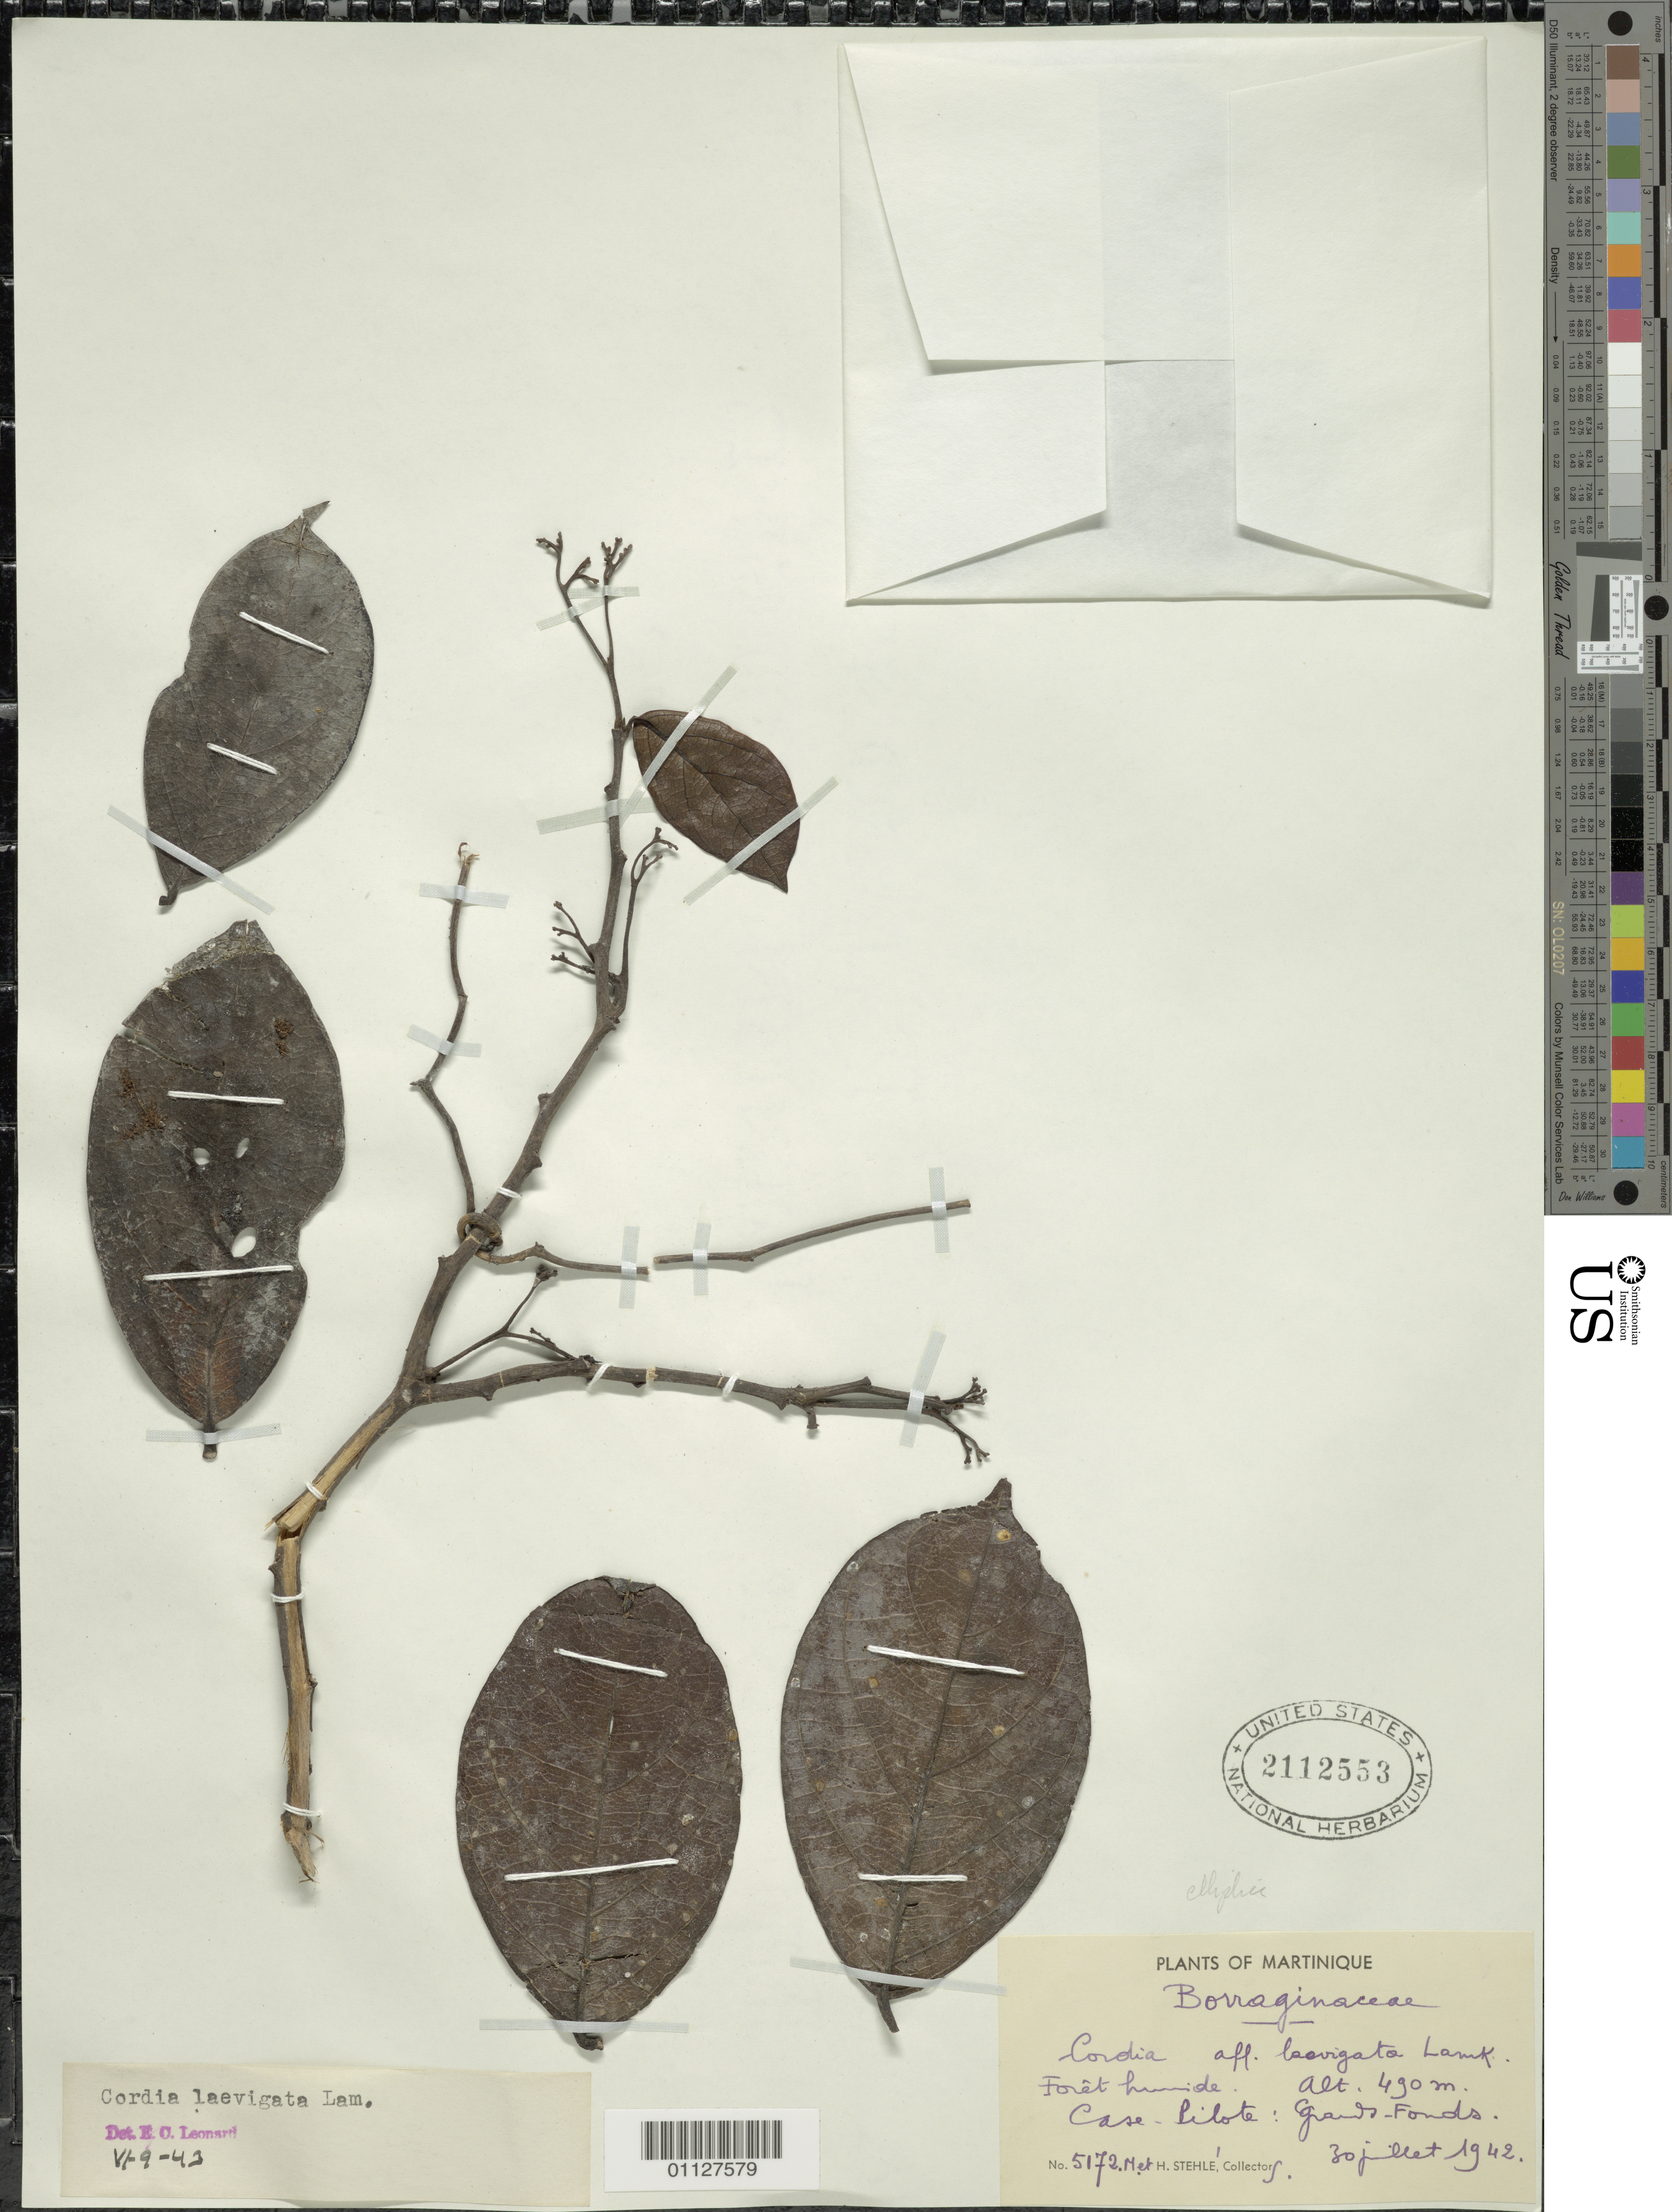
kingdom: Plantae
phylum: Tracheophyta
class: Magnoliopsida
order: Boraginales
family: Cordiaceae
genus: Cordia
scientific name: Cordia elliptica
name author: Sw.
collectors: M. Stehlé & H. Stehlé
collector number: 5172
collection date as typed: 30 Jul 1942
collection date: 1942-07-30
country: Martinique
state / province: Saint-Pierre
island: Martinique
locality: Foret humide. Case Pilote: Grands-Fonds.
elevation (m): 490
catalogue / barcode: US 2112553